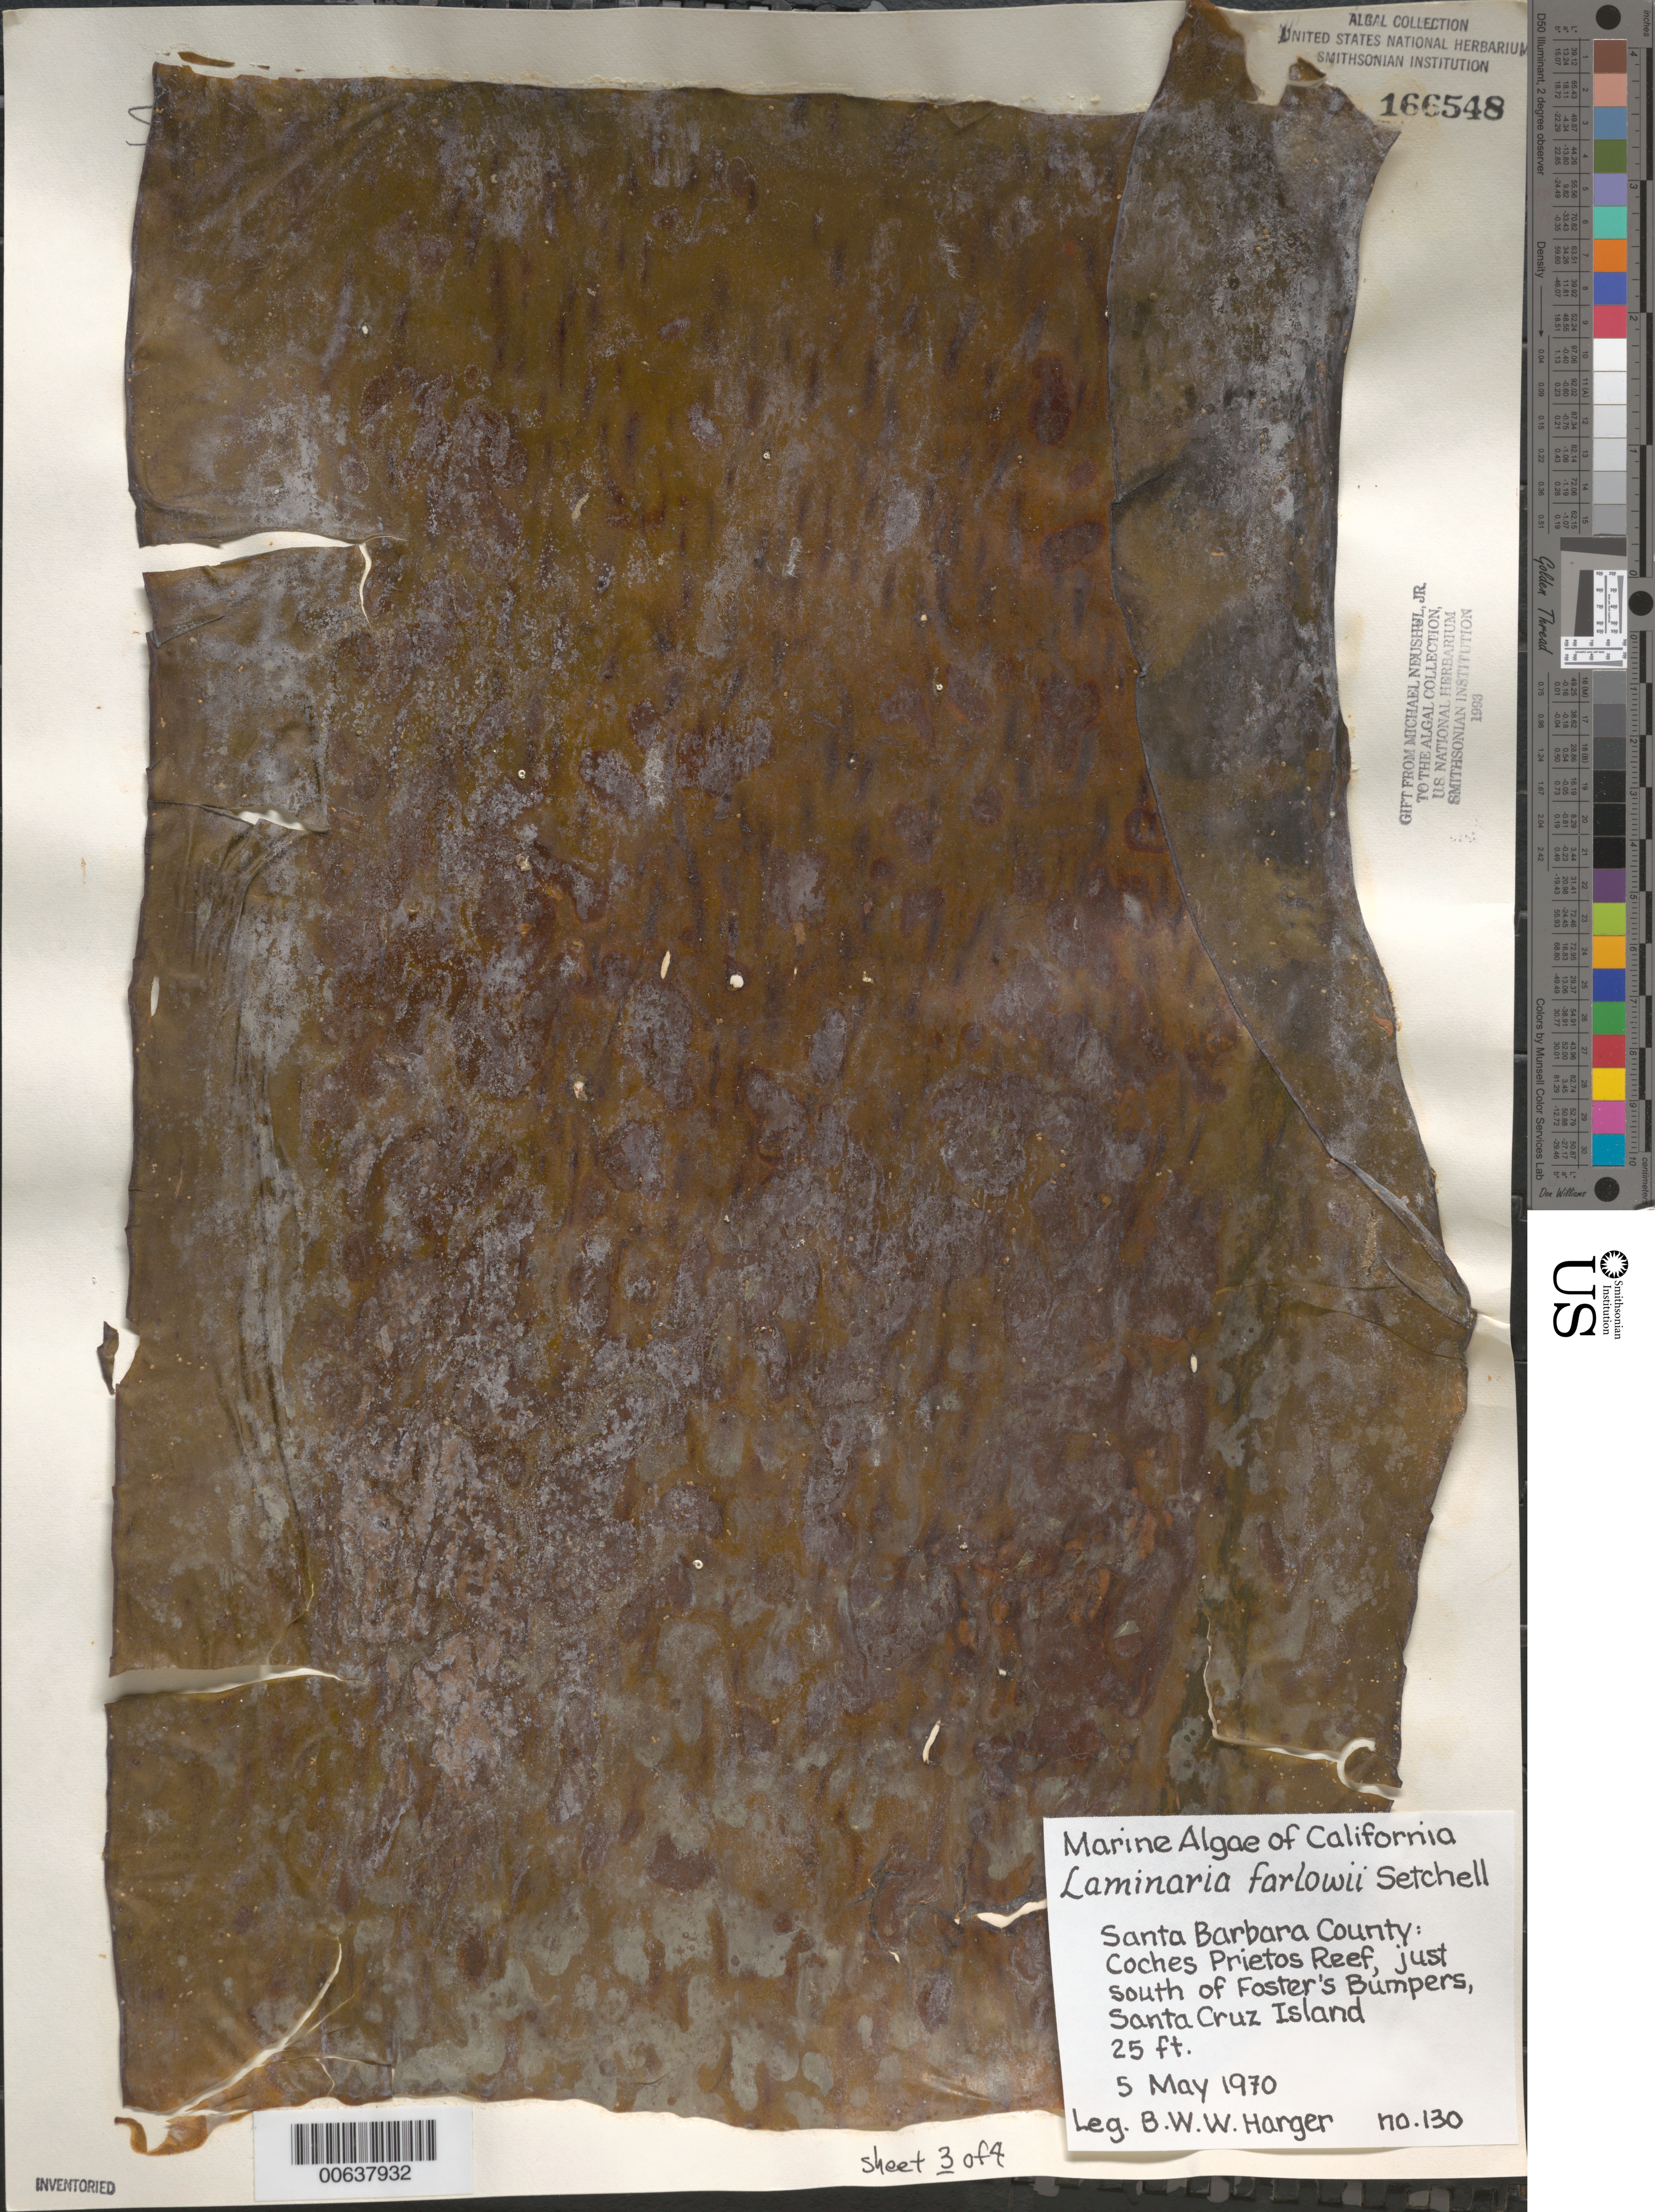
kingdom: Chromista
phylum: Ochrophyta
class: Phaeophyceae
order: Laminariales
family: Laminariaceae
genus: Laminaria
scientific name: Laminaria farlowii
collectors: B. W. Harger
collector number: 130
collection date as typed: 05 May 1970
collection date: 1970-05-05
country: United States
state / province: California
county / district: Santa Barbara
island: Santa Cruz Island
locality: Coches Prietos Reef, south of Foster's Bumpers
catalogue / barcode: US 166548